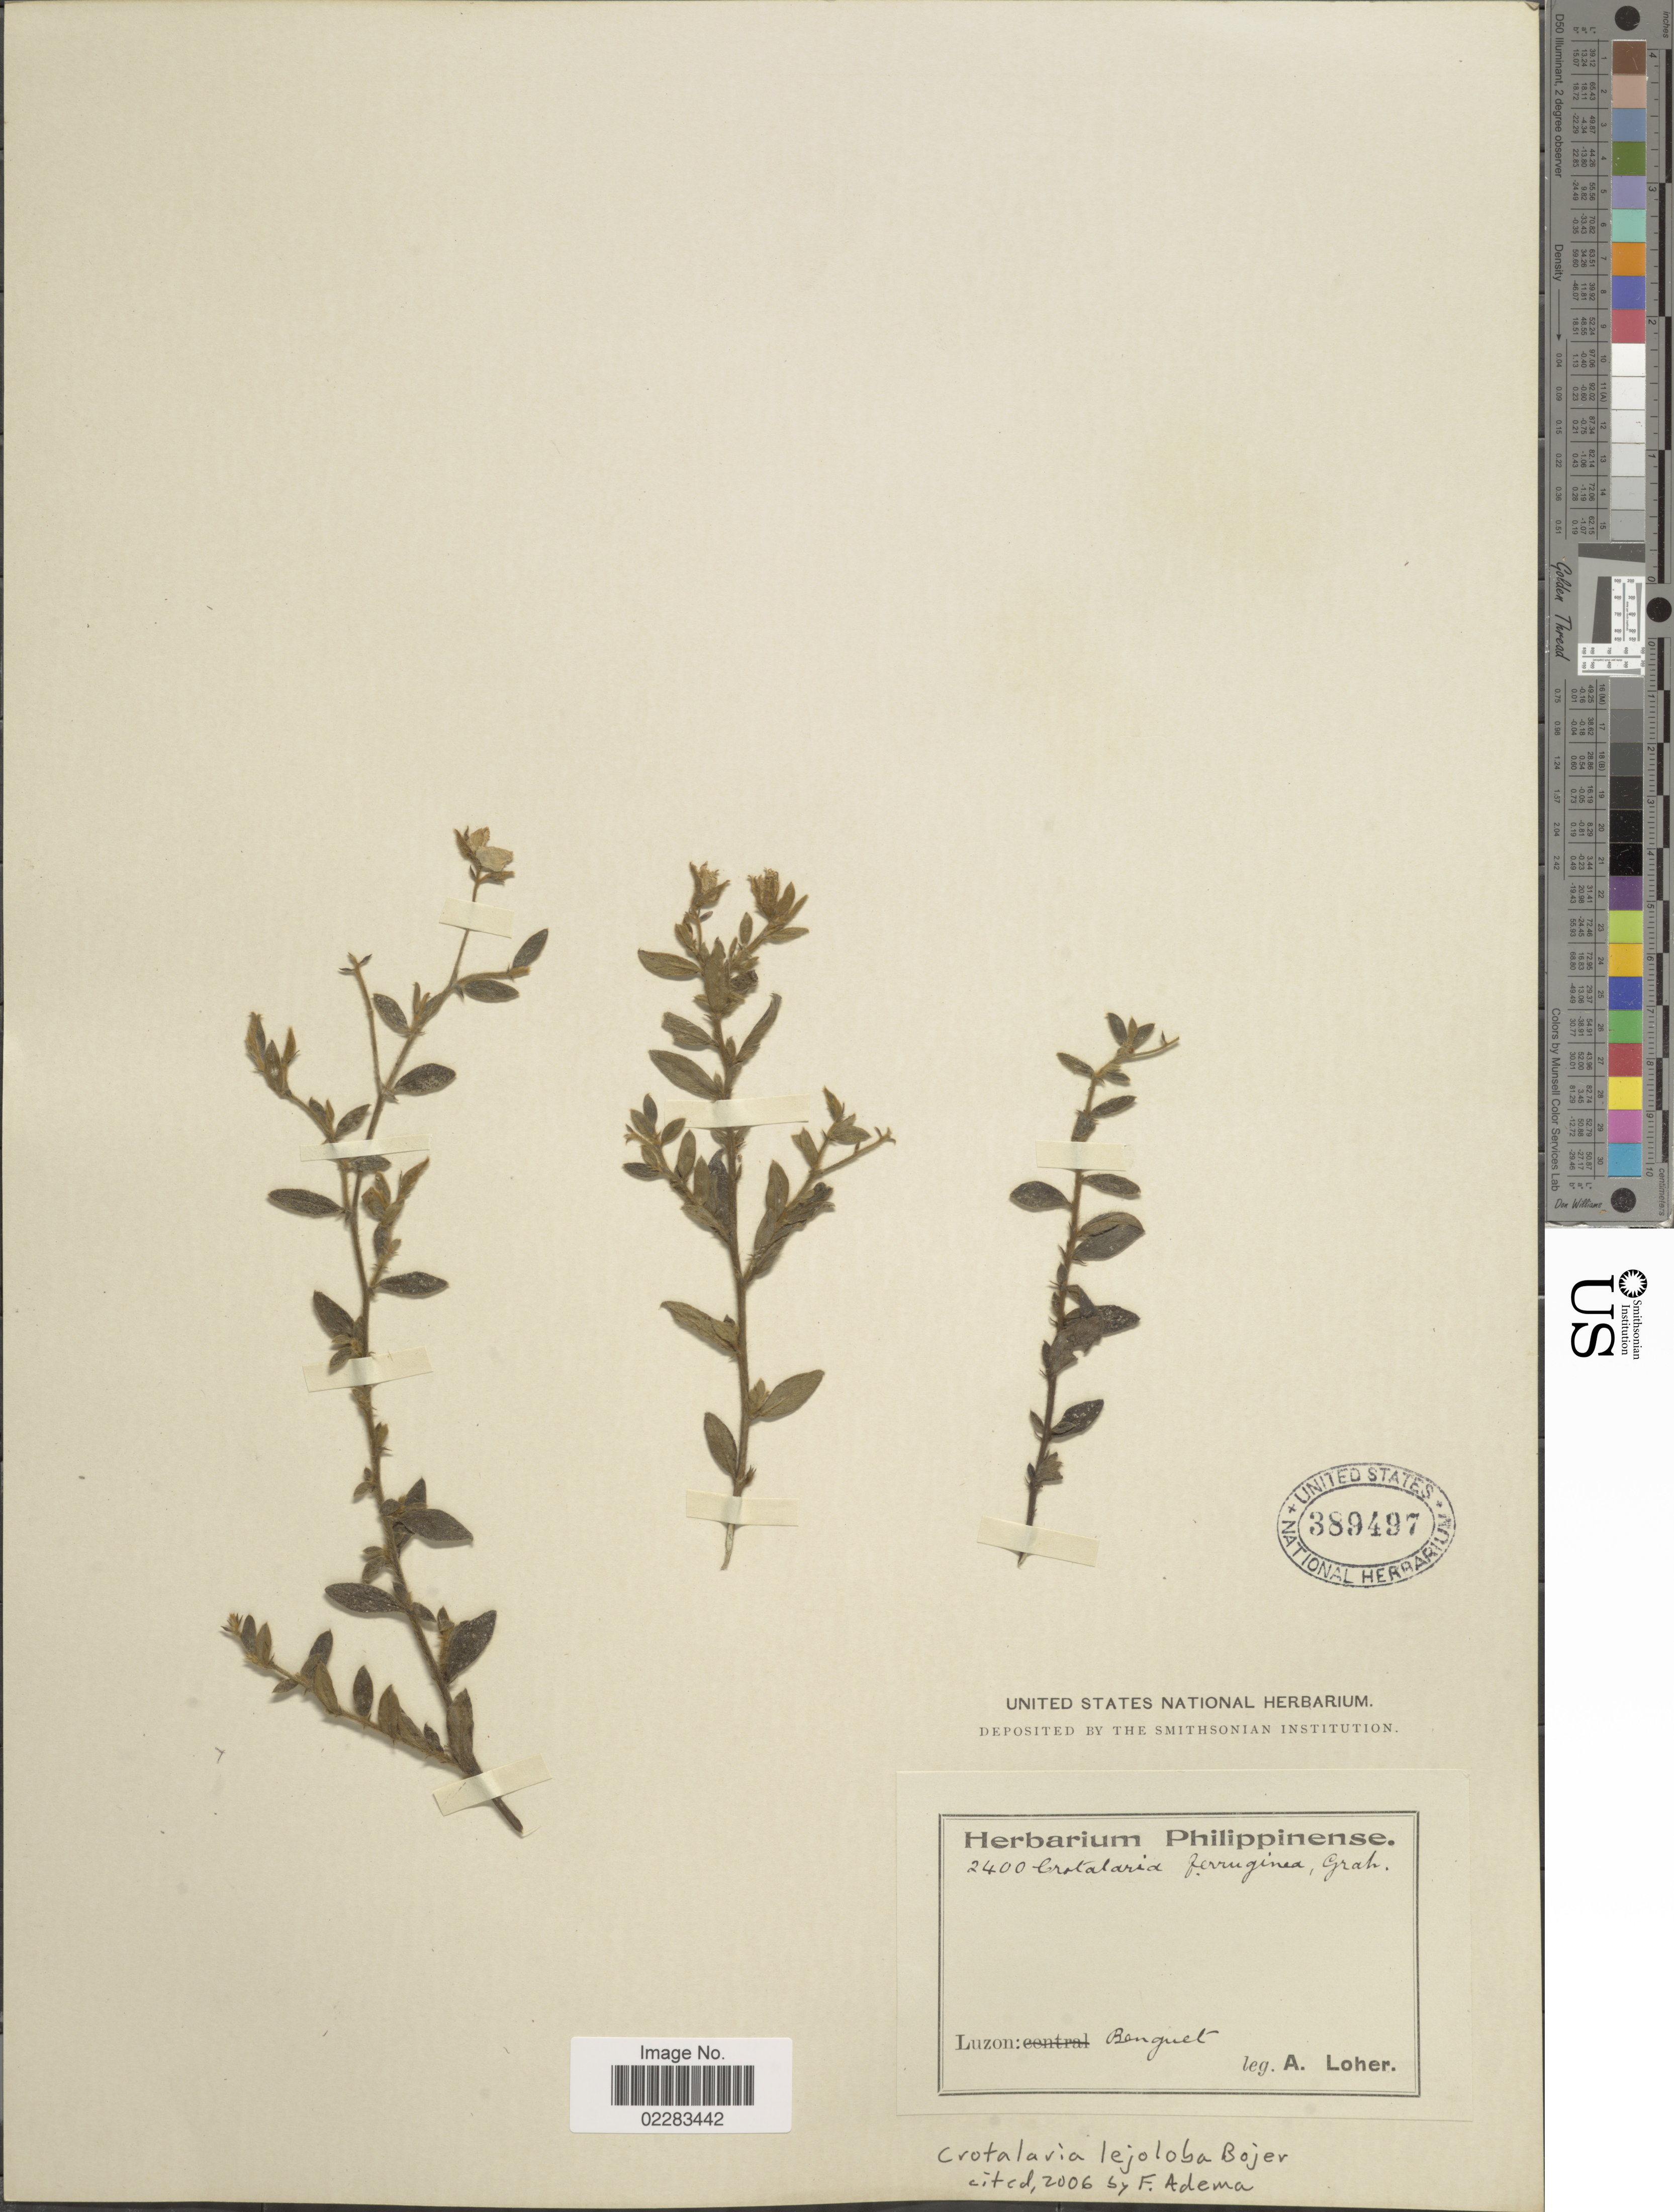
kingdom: Plantae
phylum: Tracheophyta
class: Magnoliopsida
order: Fabales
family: Fabaceae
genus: Crotalaria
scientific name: Crotalaria lejoloba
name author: Bartl.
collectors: A. Loher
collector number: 2400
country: Philippines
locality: Luzon, Buenguet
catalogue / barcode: US 389497